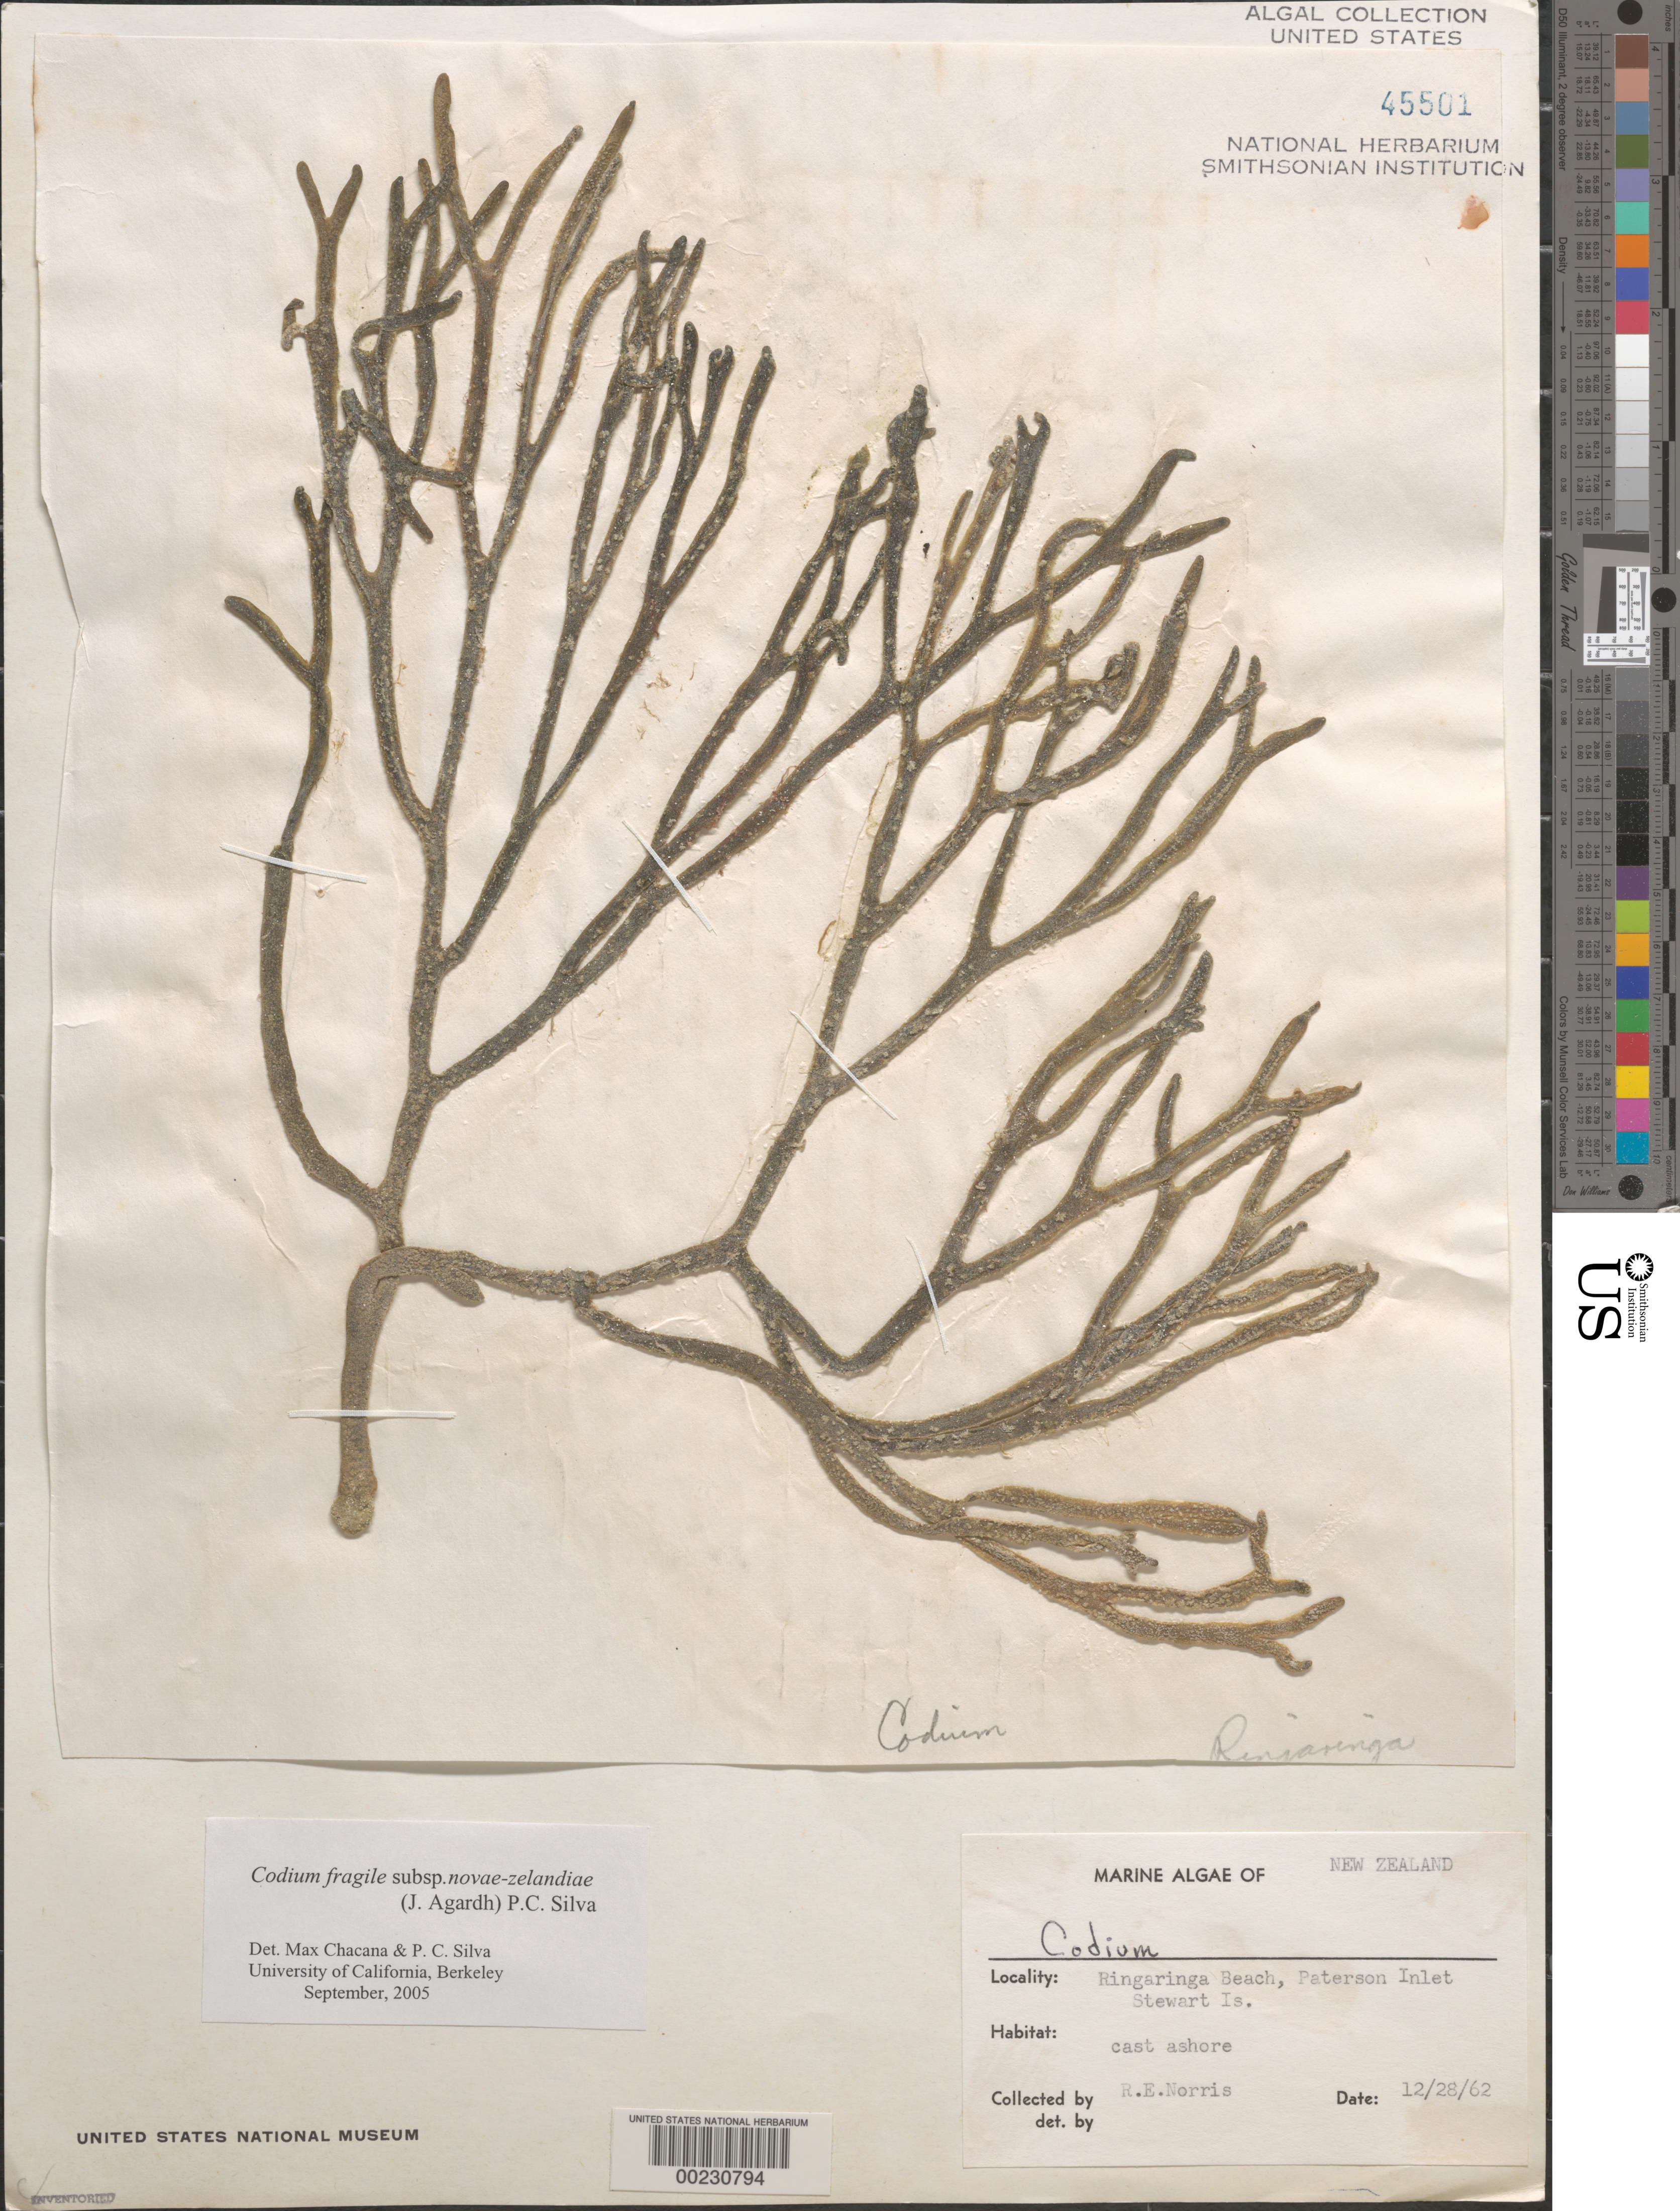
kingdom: Plantae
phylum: Chlorophyta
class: Ulvophyceae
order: Bryopsidales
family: Codiaceae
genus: Codium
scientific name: Codium fragile subsp. novae-zelandiae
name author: (J. Agardh) P.C. Silva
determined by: Chacana, M. E.; Silva, P. C.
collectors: R. E. Norris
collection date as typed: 28 Dec 1962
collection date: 1962-12-28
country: New Zealand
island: Stewart Island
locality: Ringaringa Beach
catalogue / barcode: US 45501